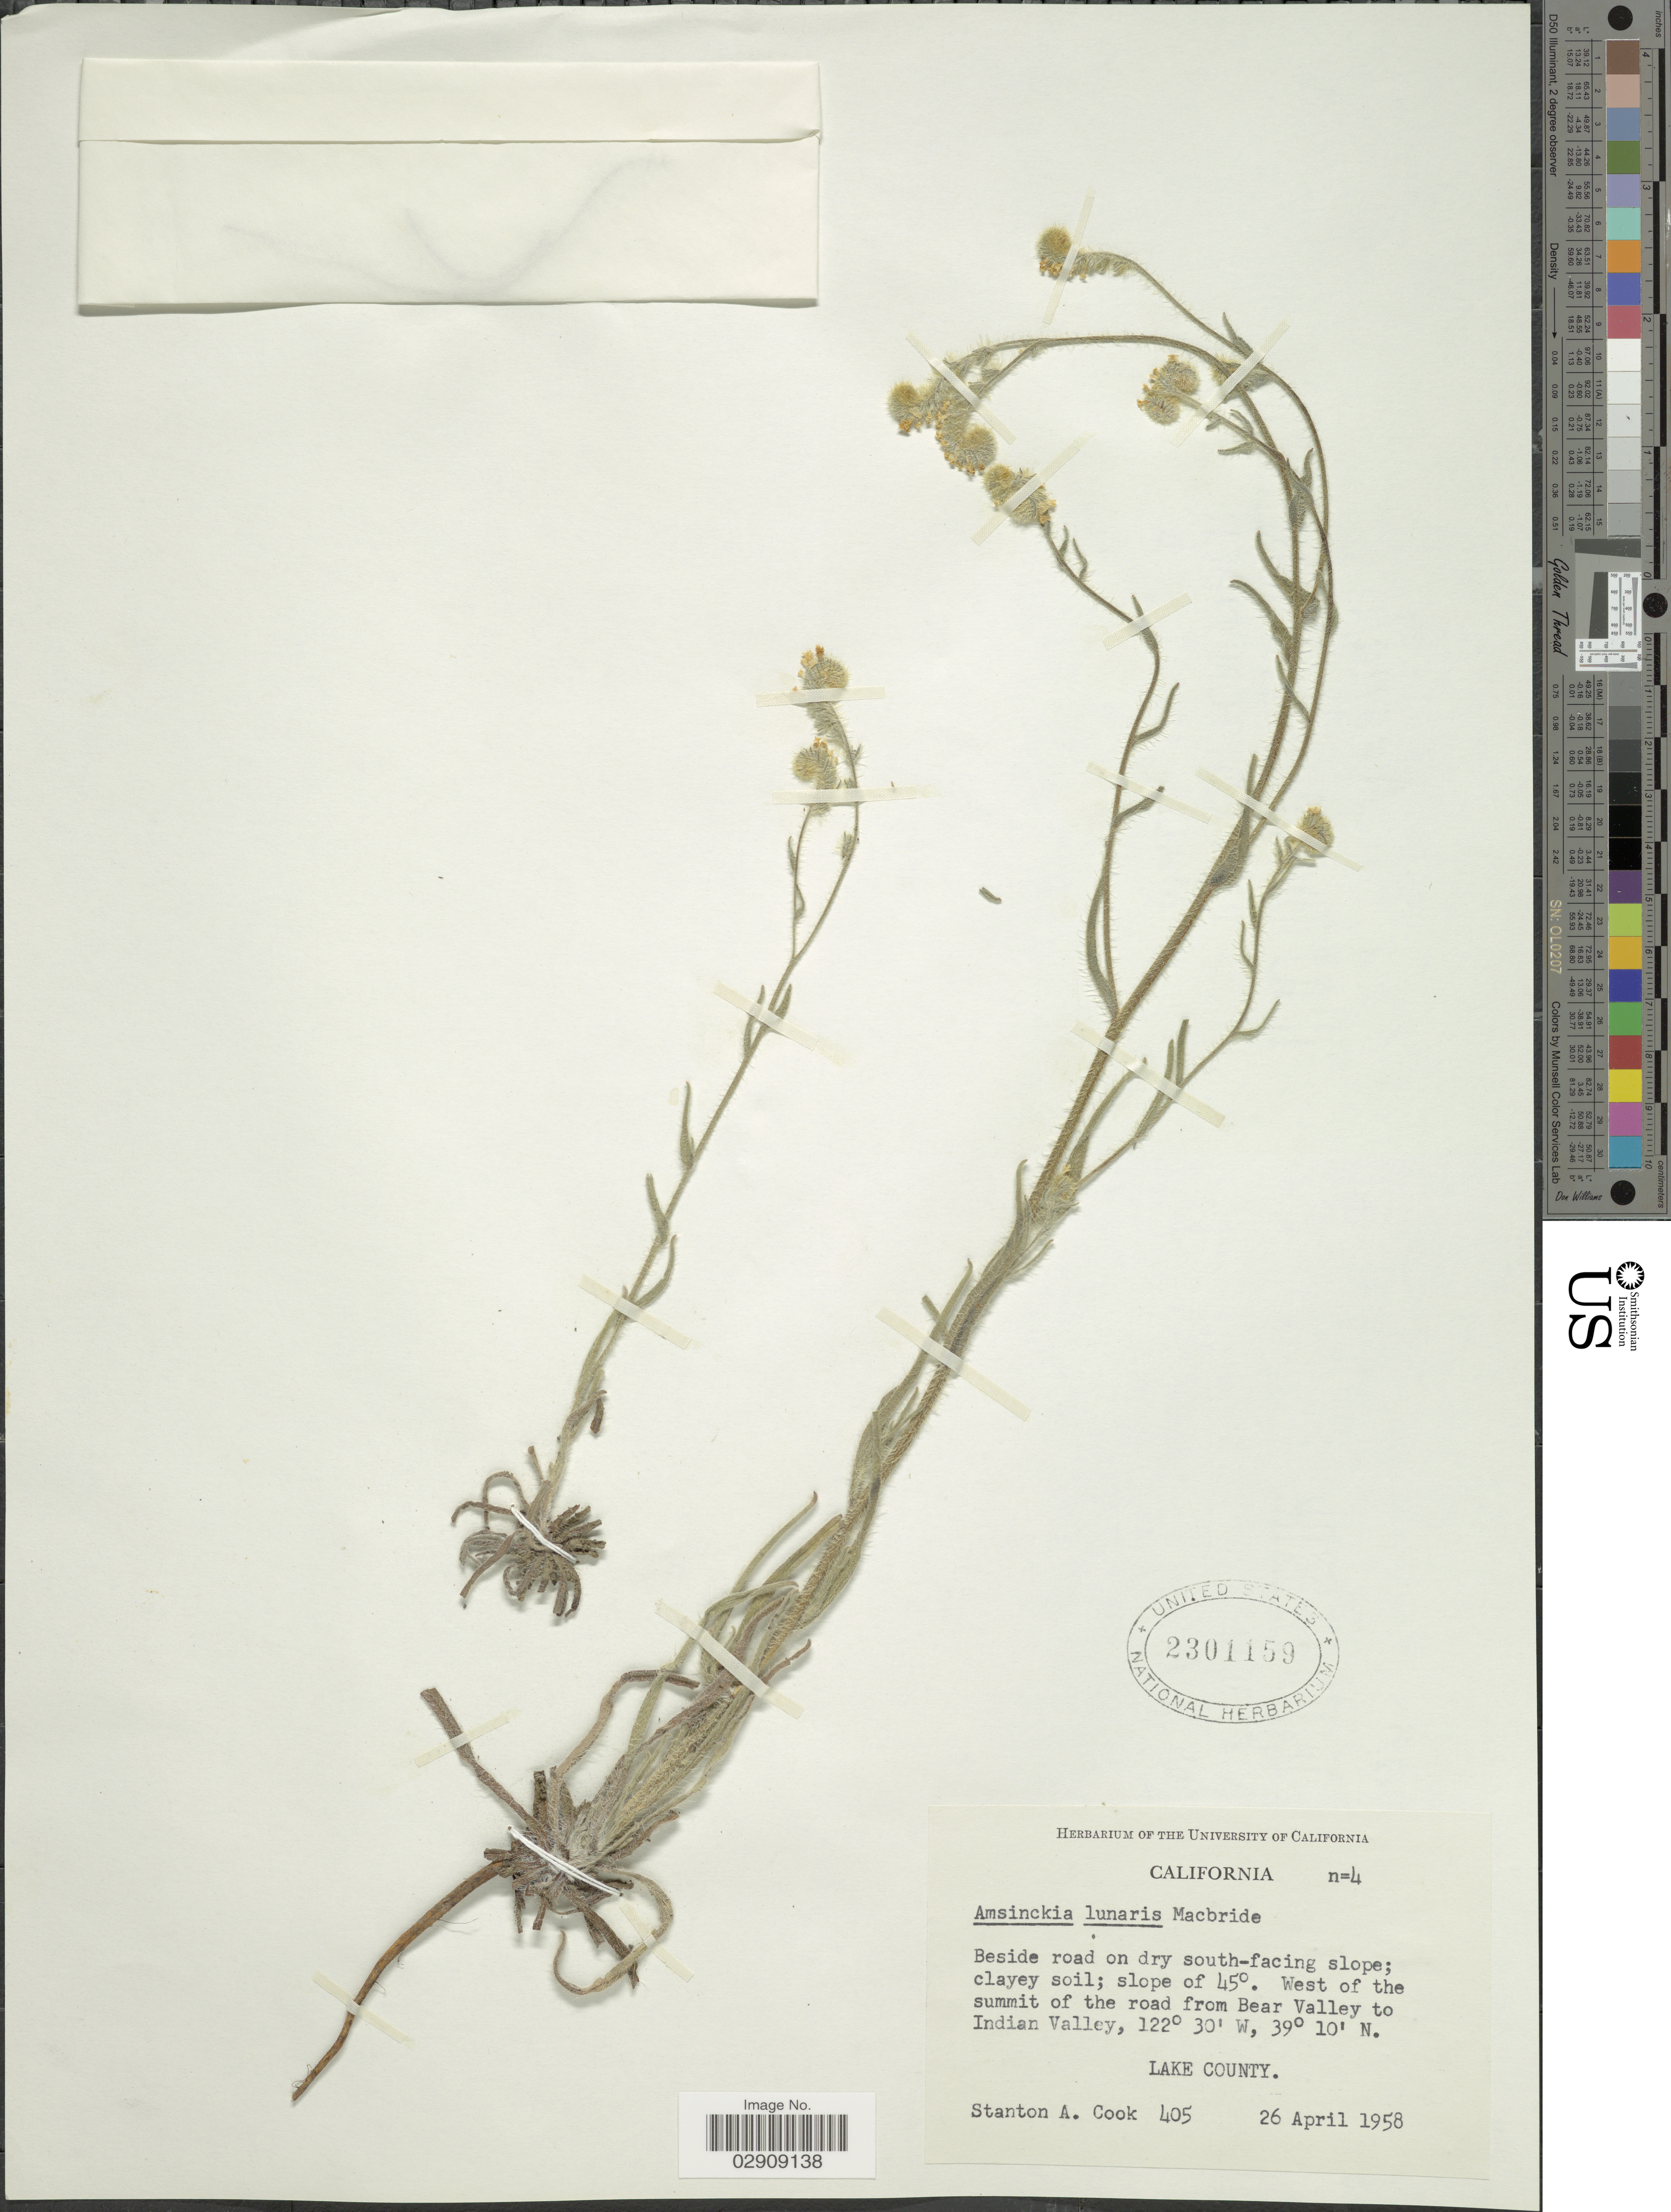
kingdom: Plantae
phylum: Tracheophyta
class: Magnoliopsida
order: Boraginales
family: Boraginaceae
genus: Amsinckia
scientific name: Amsinckia lunaris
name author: J.F. Macbr.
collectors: S. A. Cook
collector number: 405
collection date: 1958-04-26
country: United States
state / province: California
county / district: Lake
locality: Slope of 45°. West of the summit of the road from Bear Valley to Indian Valley. Lake County.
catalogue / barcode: US 2301159